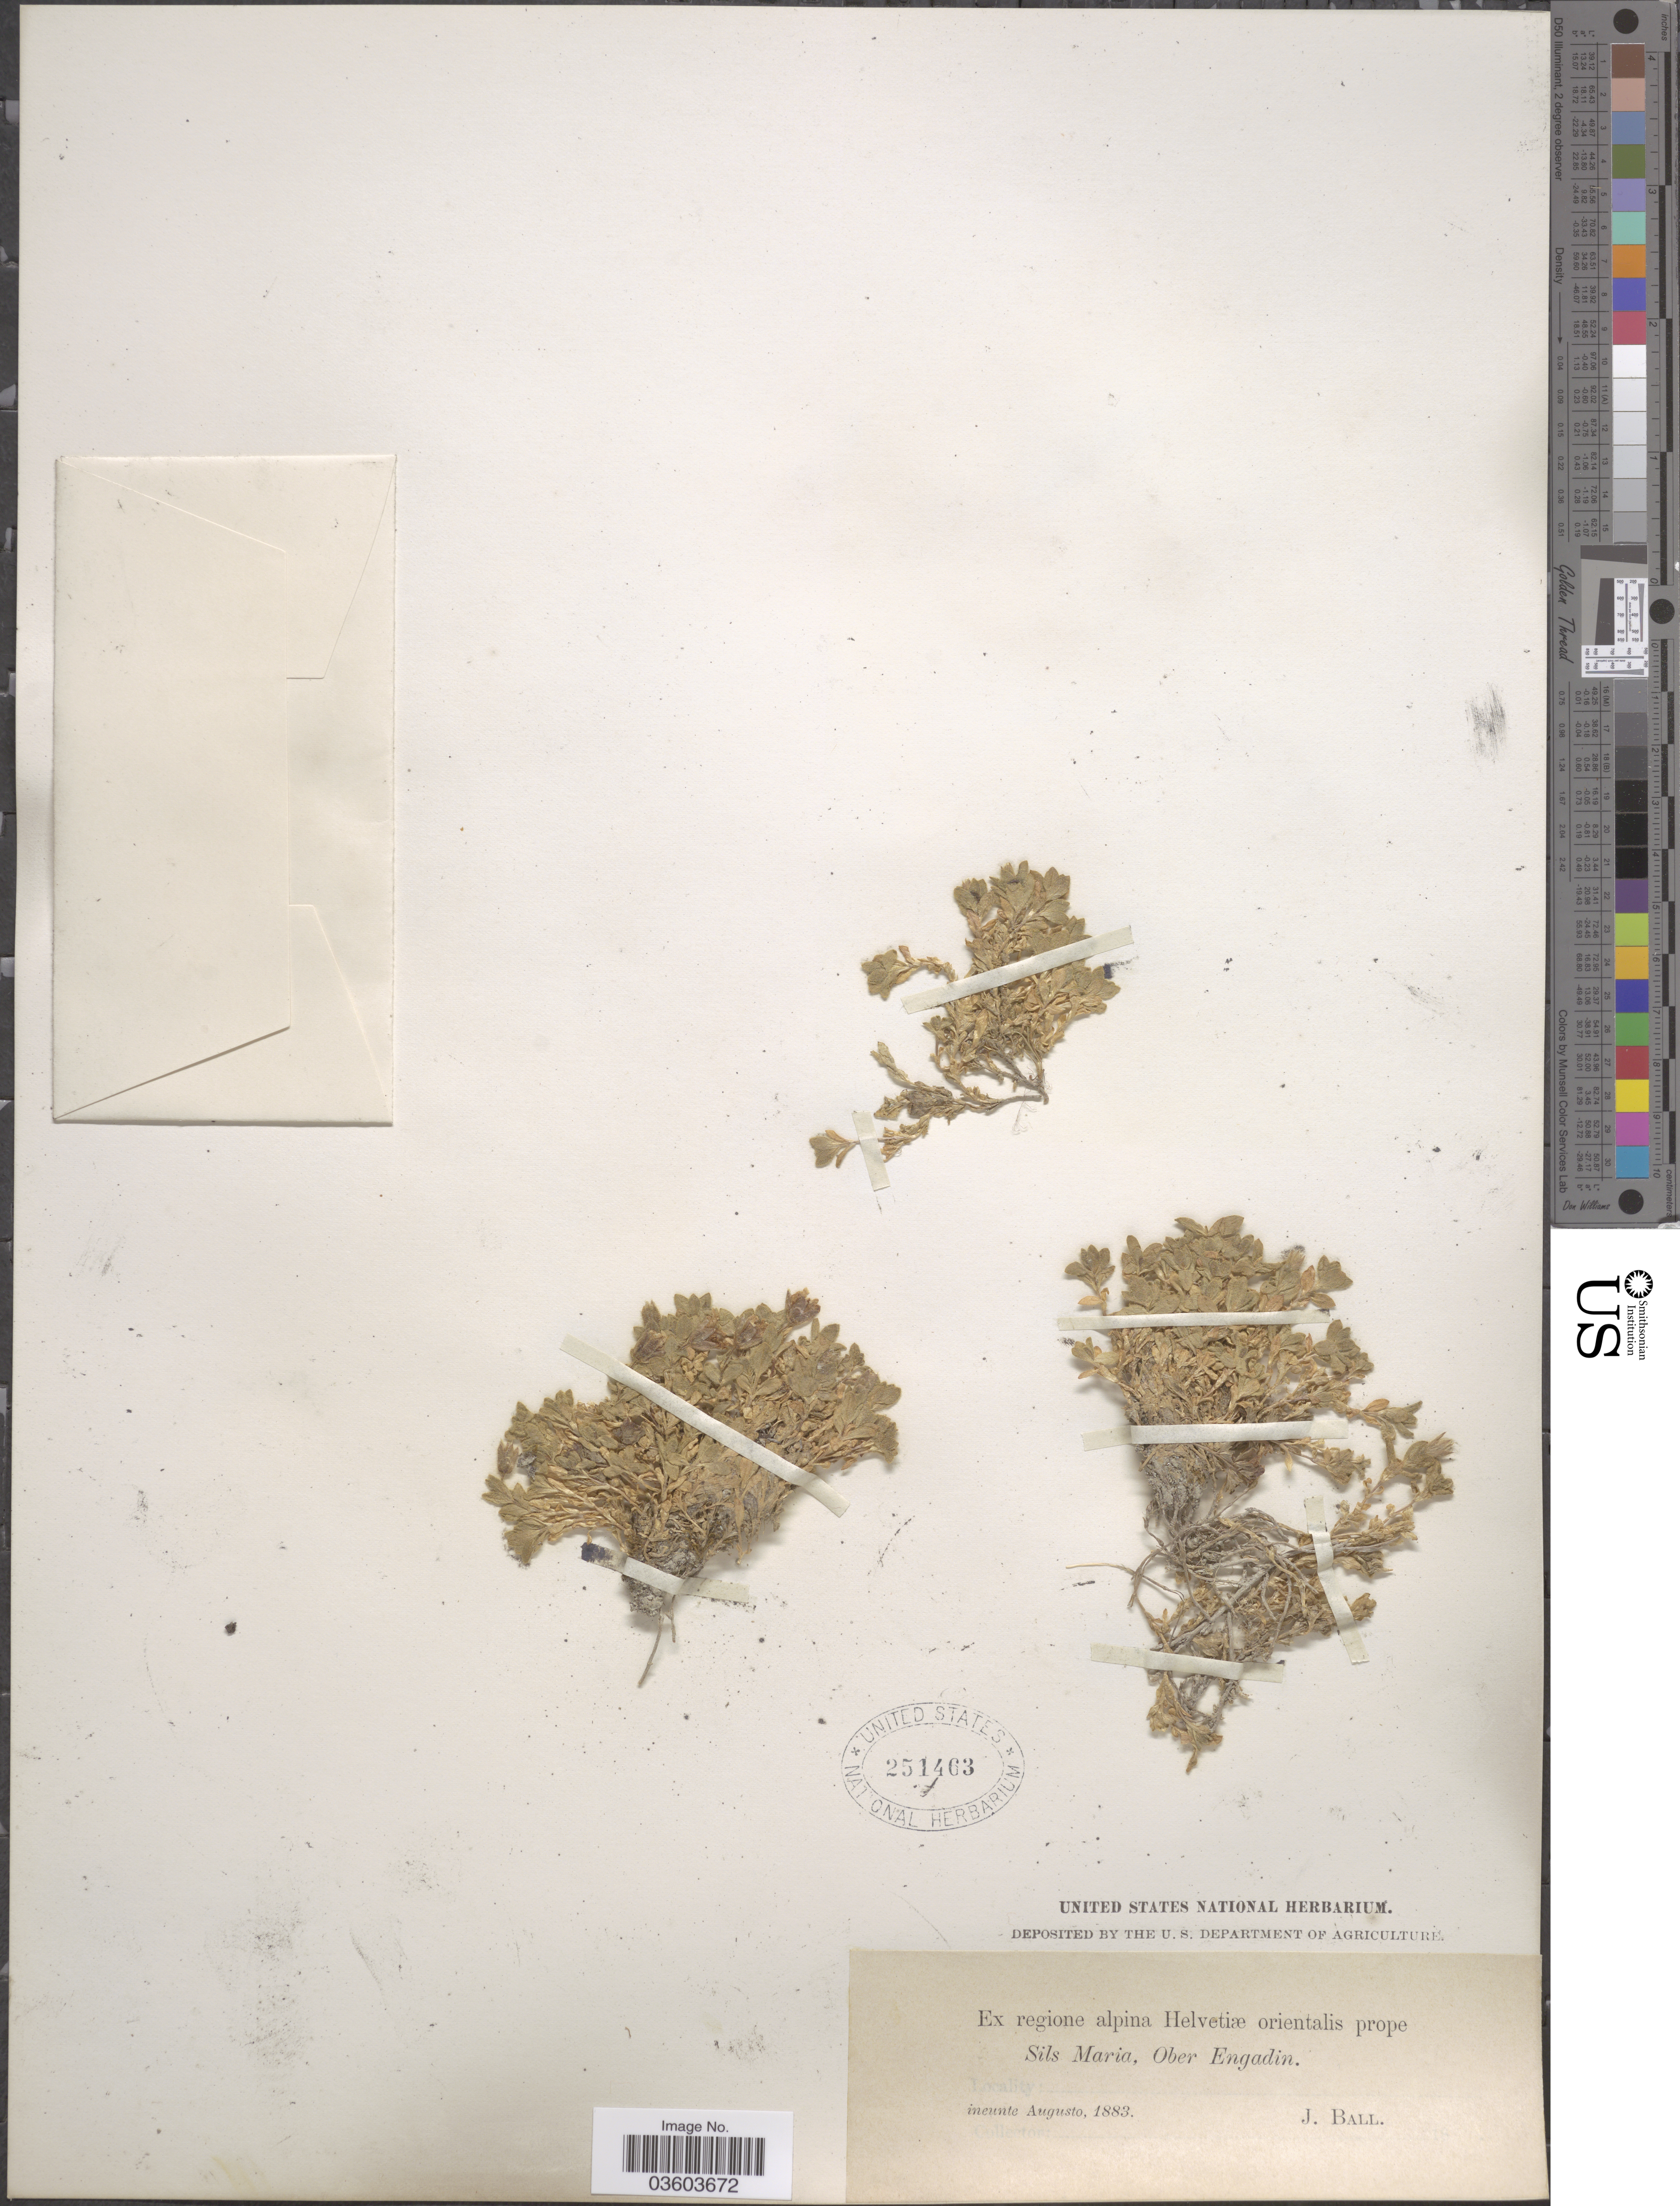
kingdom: Plantae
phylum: Tracheophyta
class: Magnoliopsida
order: Caryophyllales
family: Caryophyllaceae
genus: Cerastium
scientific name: Cerastium sp.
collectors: J. Ball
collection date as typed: ineunte Augusto, 1883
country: Switzerland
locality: Ex regione alpine Helvetiæ orientalis prope Sils Maria, Ober Engadin.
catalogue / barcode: US 251463